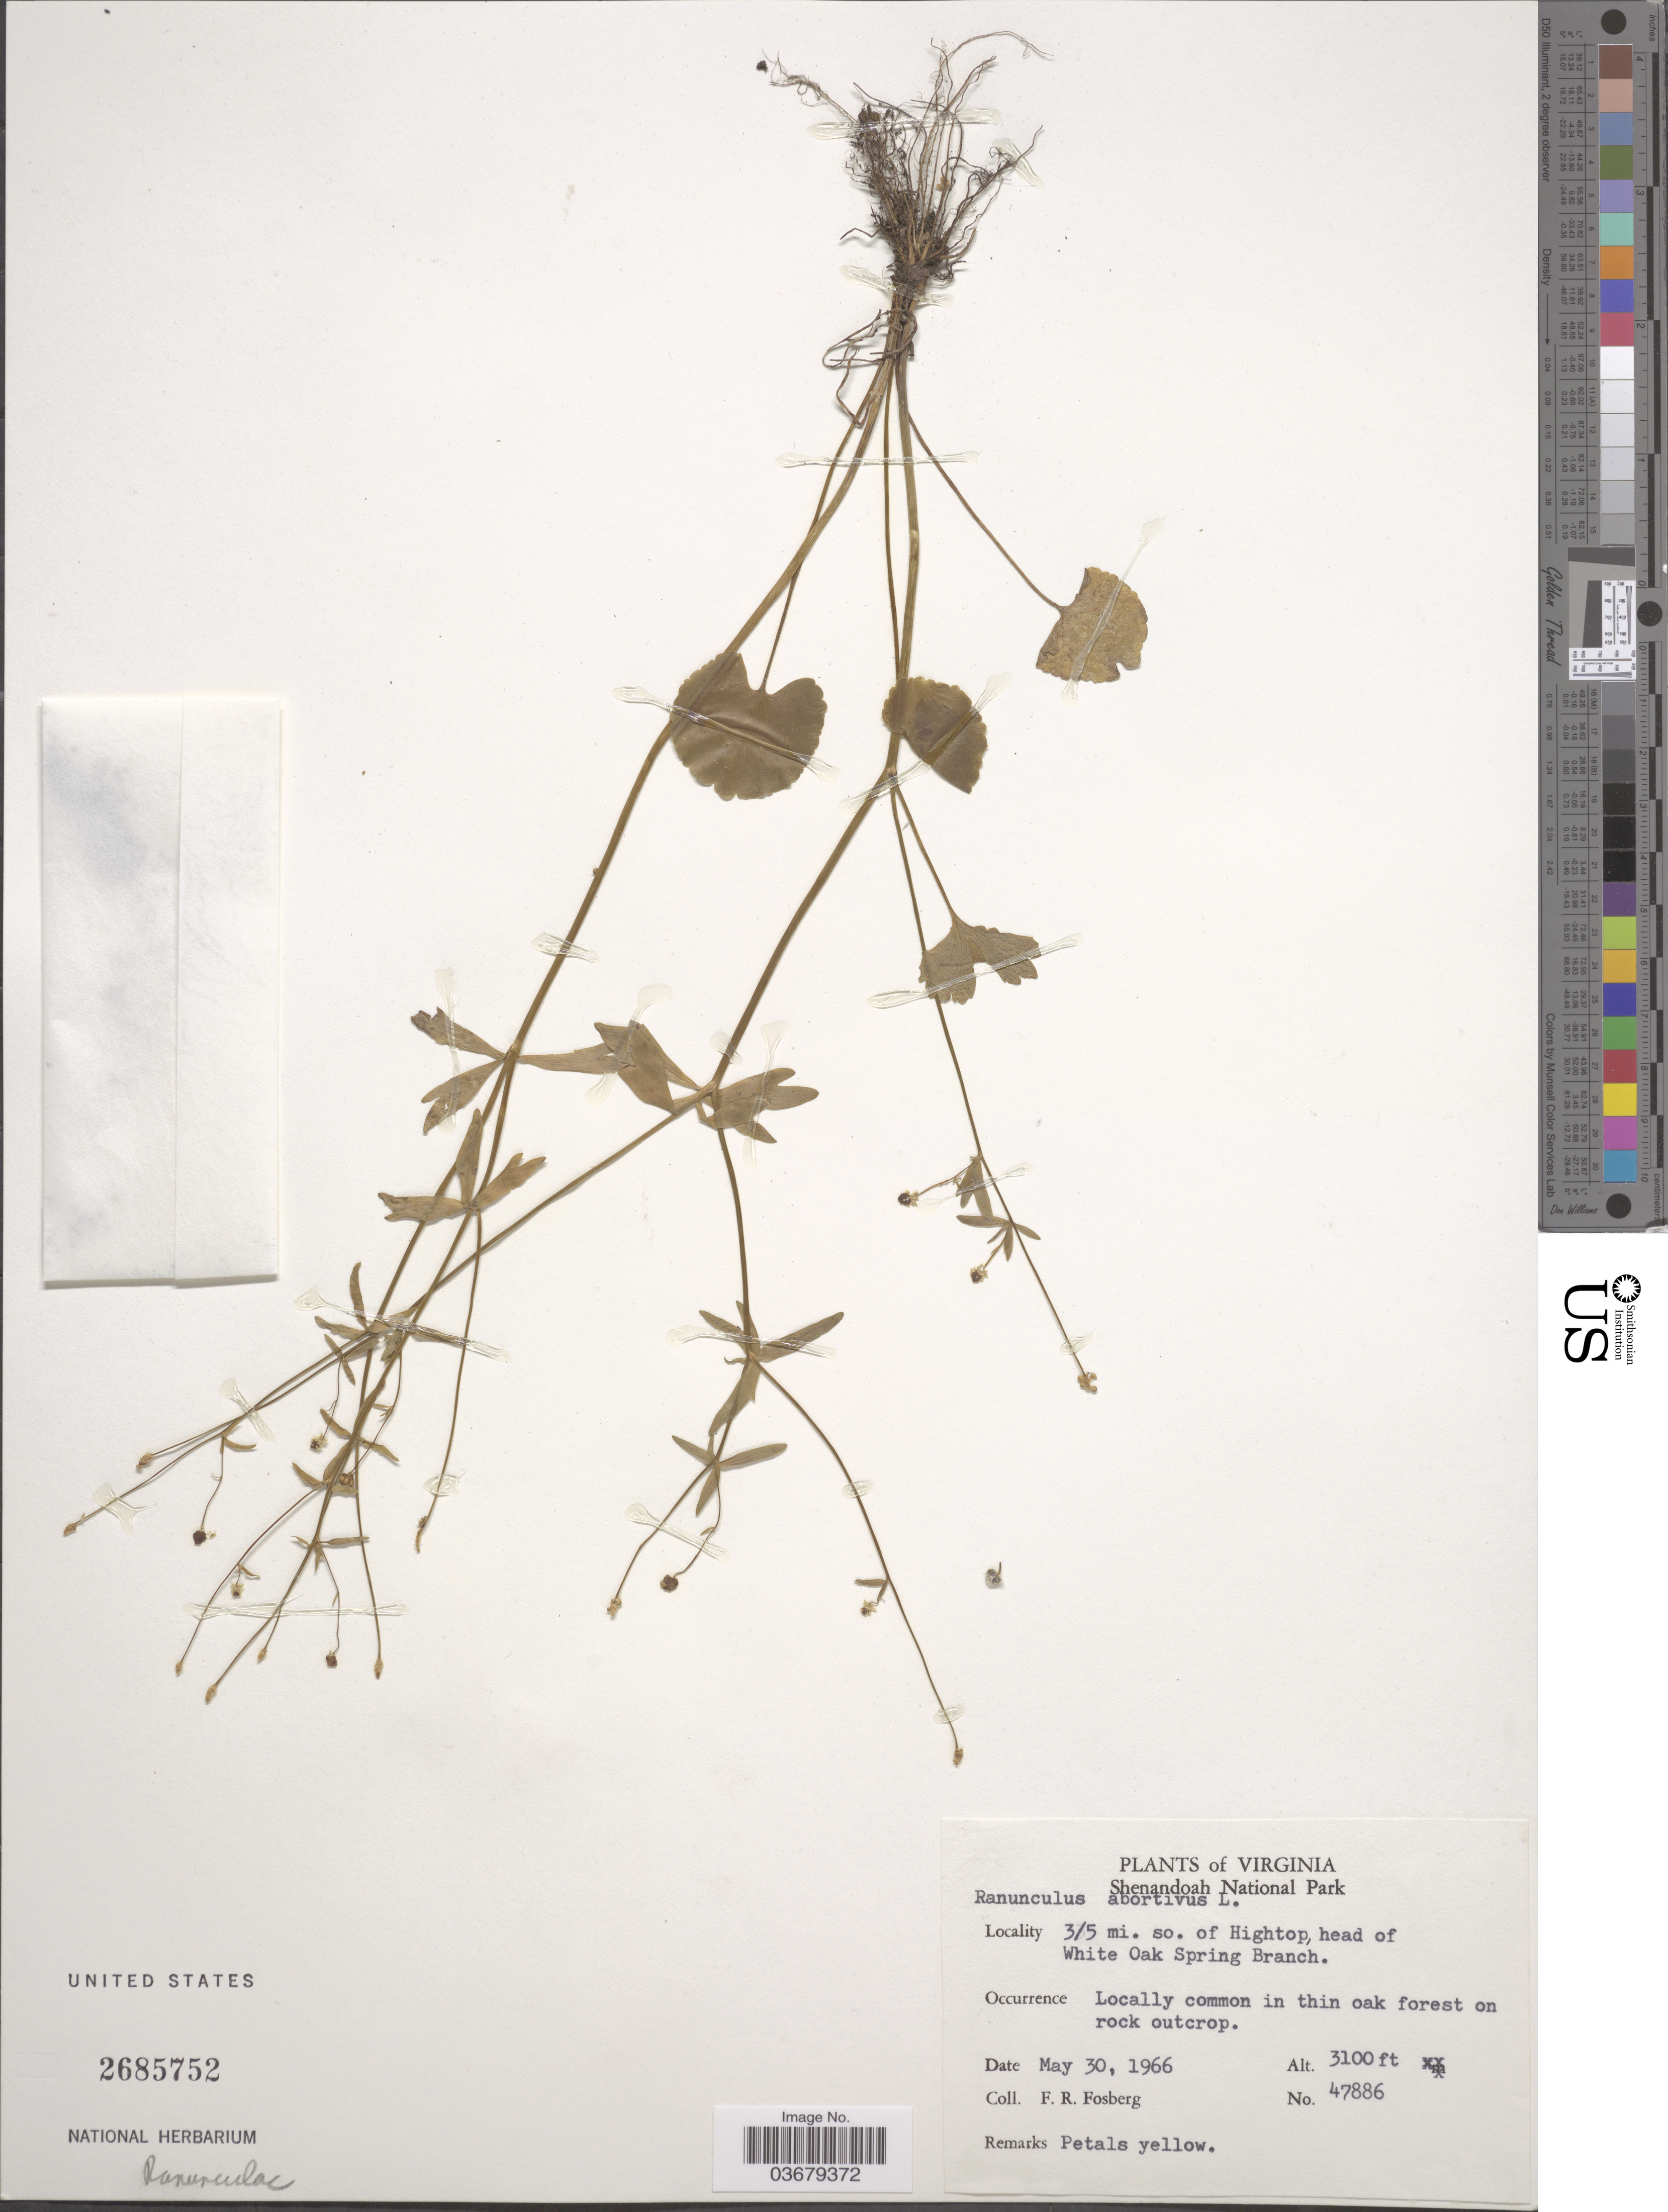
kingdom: Plantae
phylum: Tracheophyta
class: Magnoliopsida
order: Ranunculales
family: Ranunculaceae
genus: Ranunculus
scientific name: Ranunculus abortivus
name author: L.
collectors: F. R. Fosberg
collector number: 47886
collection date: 1966-05-30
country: United States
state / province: Virginia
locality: Shenandoah National Park. 3/5 mi. so. of Hightop, head of White Oak Spring Branch.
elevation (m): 945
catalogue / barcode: US 2685752